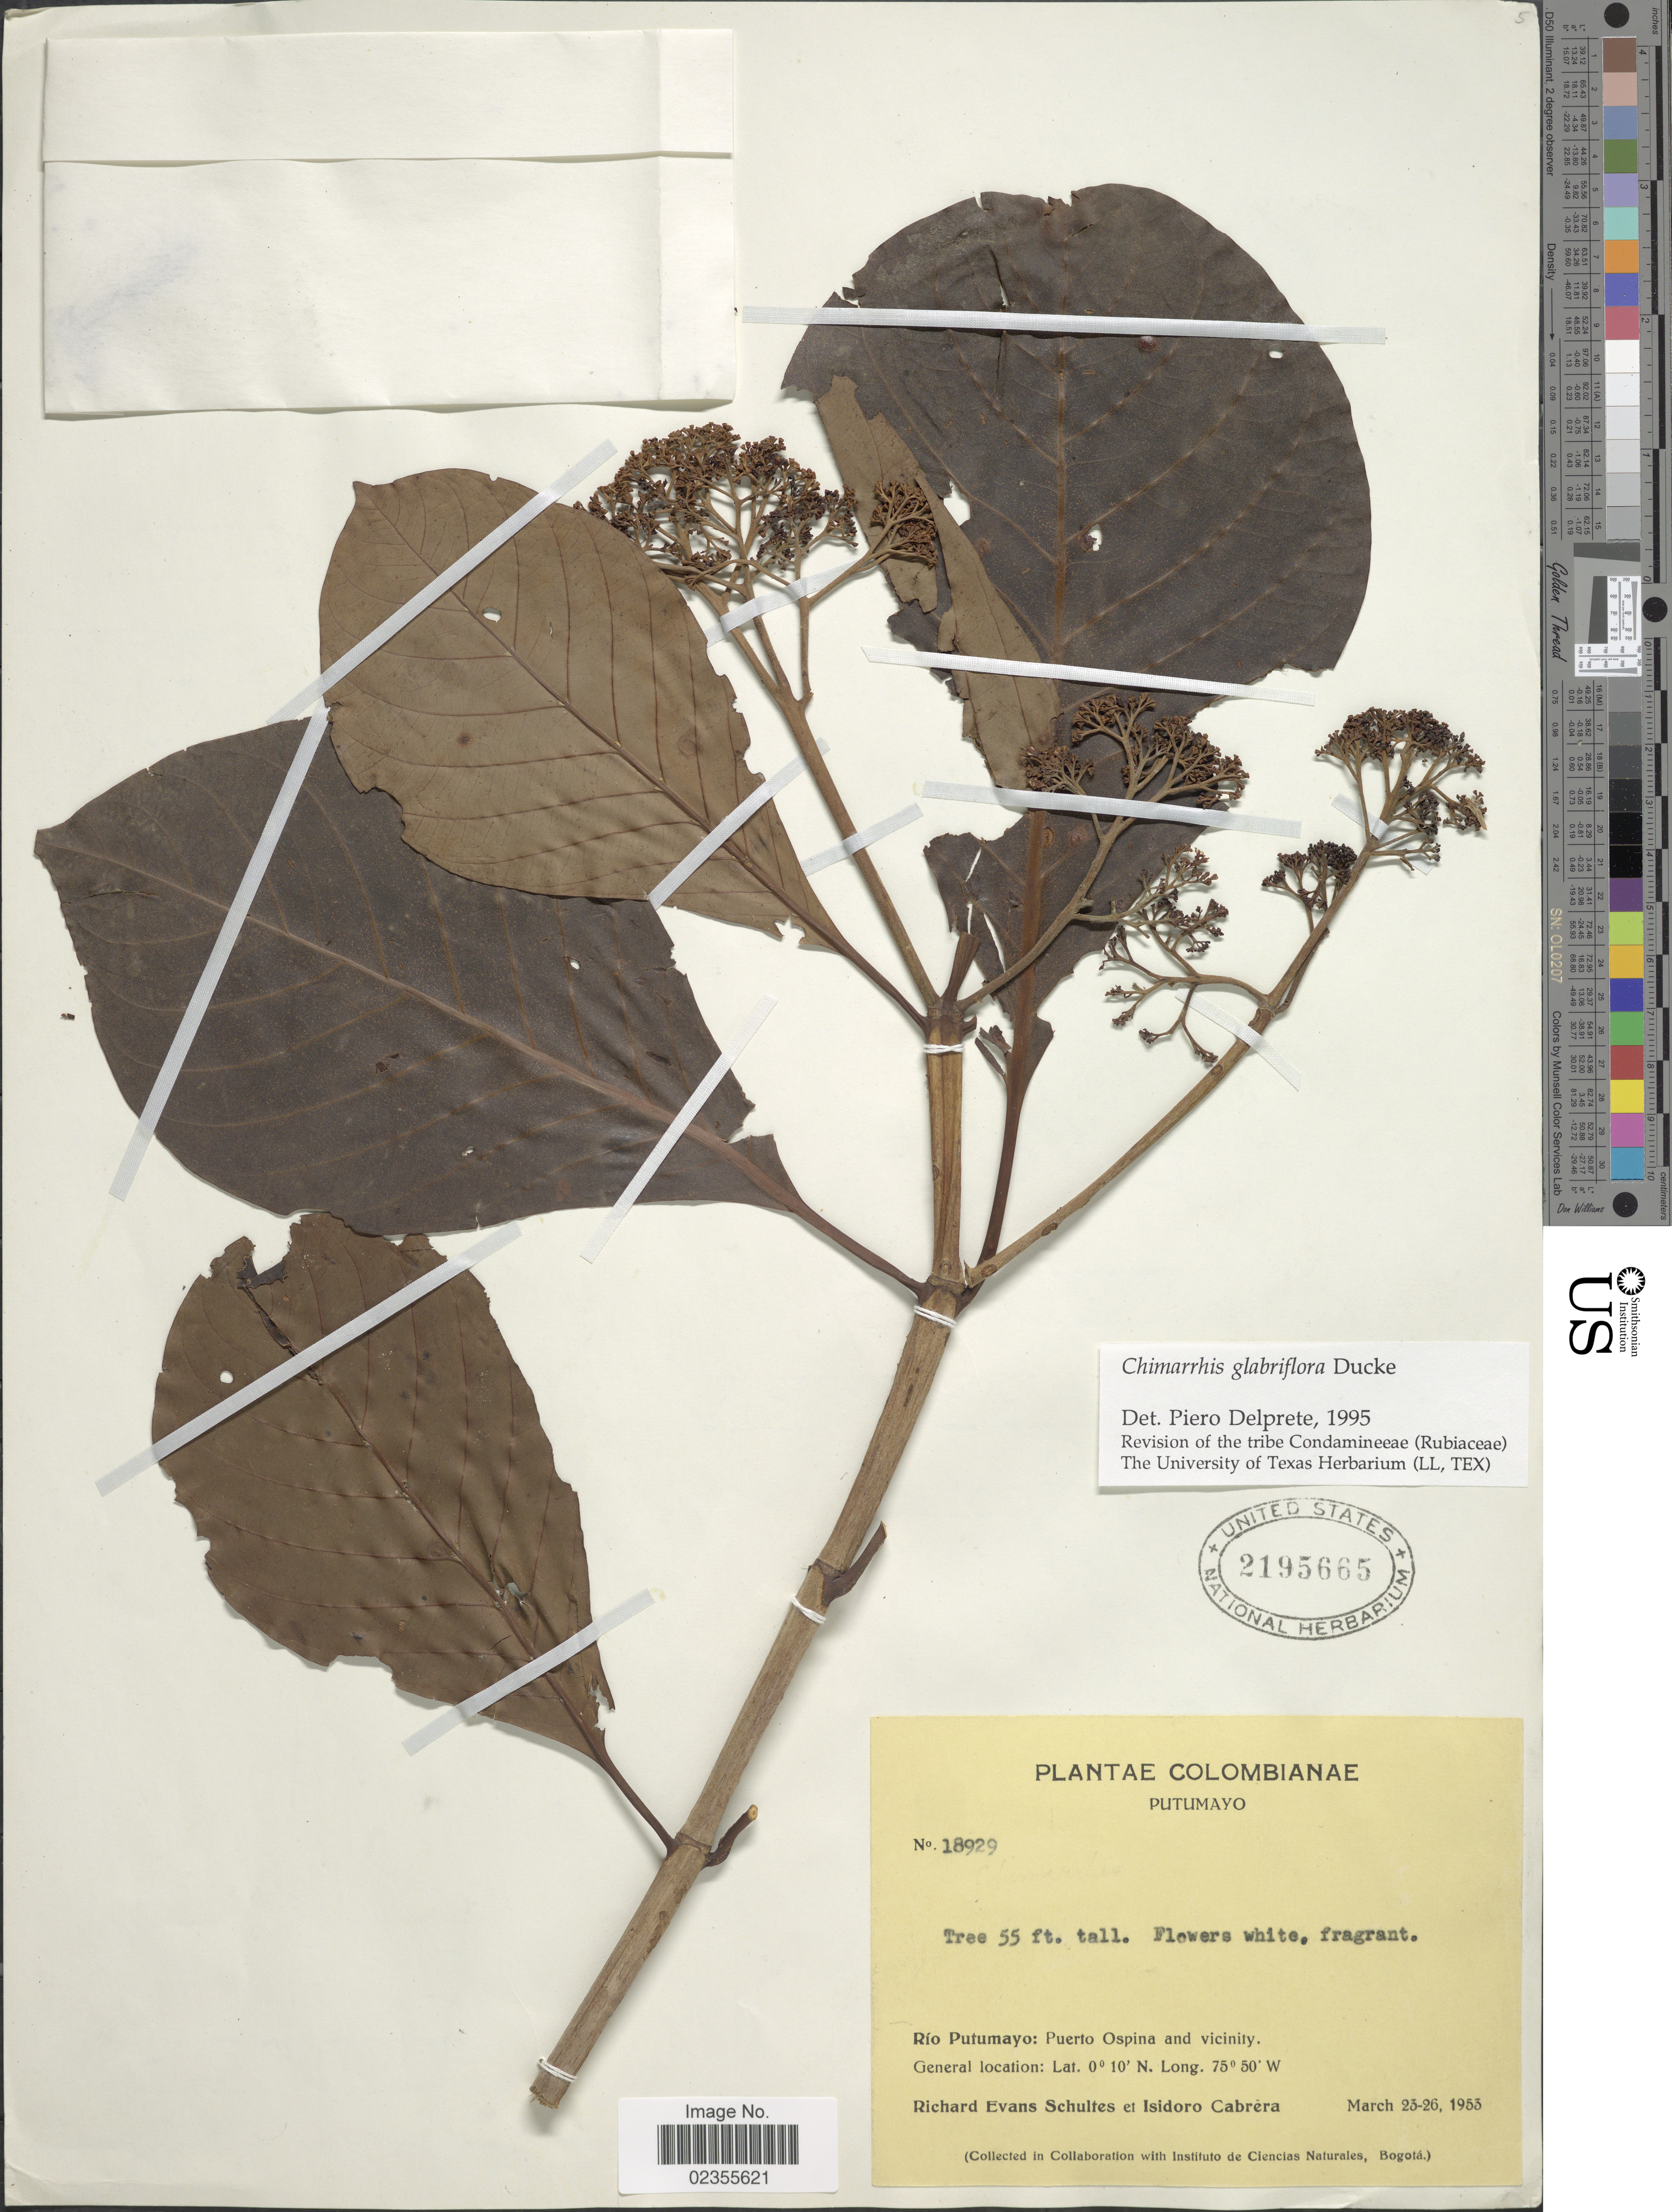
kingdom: Plantae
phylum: Tracheophyta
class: Magnoliopsida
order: Gentianales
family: Rubiaceae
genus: Chimarrhis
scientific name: Chimarrhis glabriflora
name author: Ducke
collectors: R. E. Schultes & I. Cabrera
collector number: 18929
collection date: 1953-03-23/1953-03-26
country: Colombia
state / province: Putumayo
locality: Rio Putumayo: Puerto Ospina and vicinity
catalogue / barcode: US 2195665